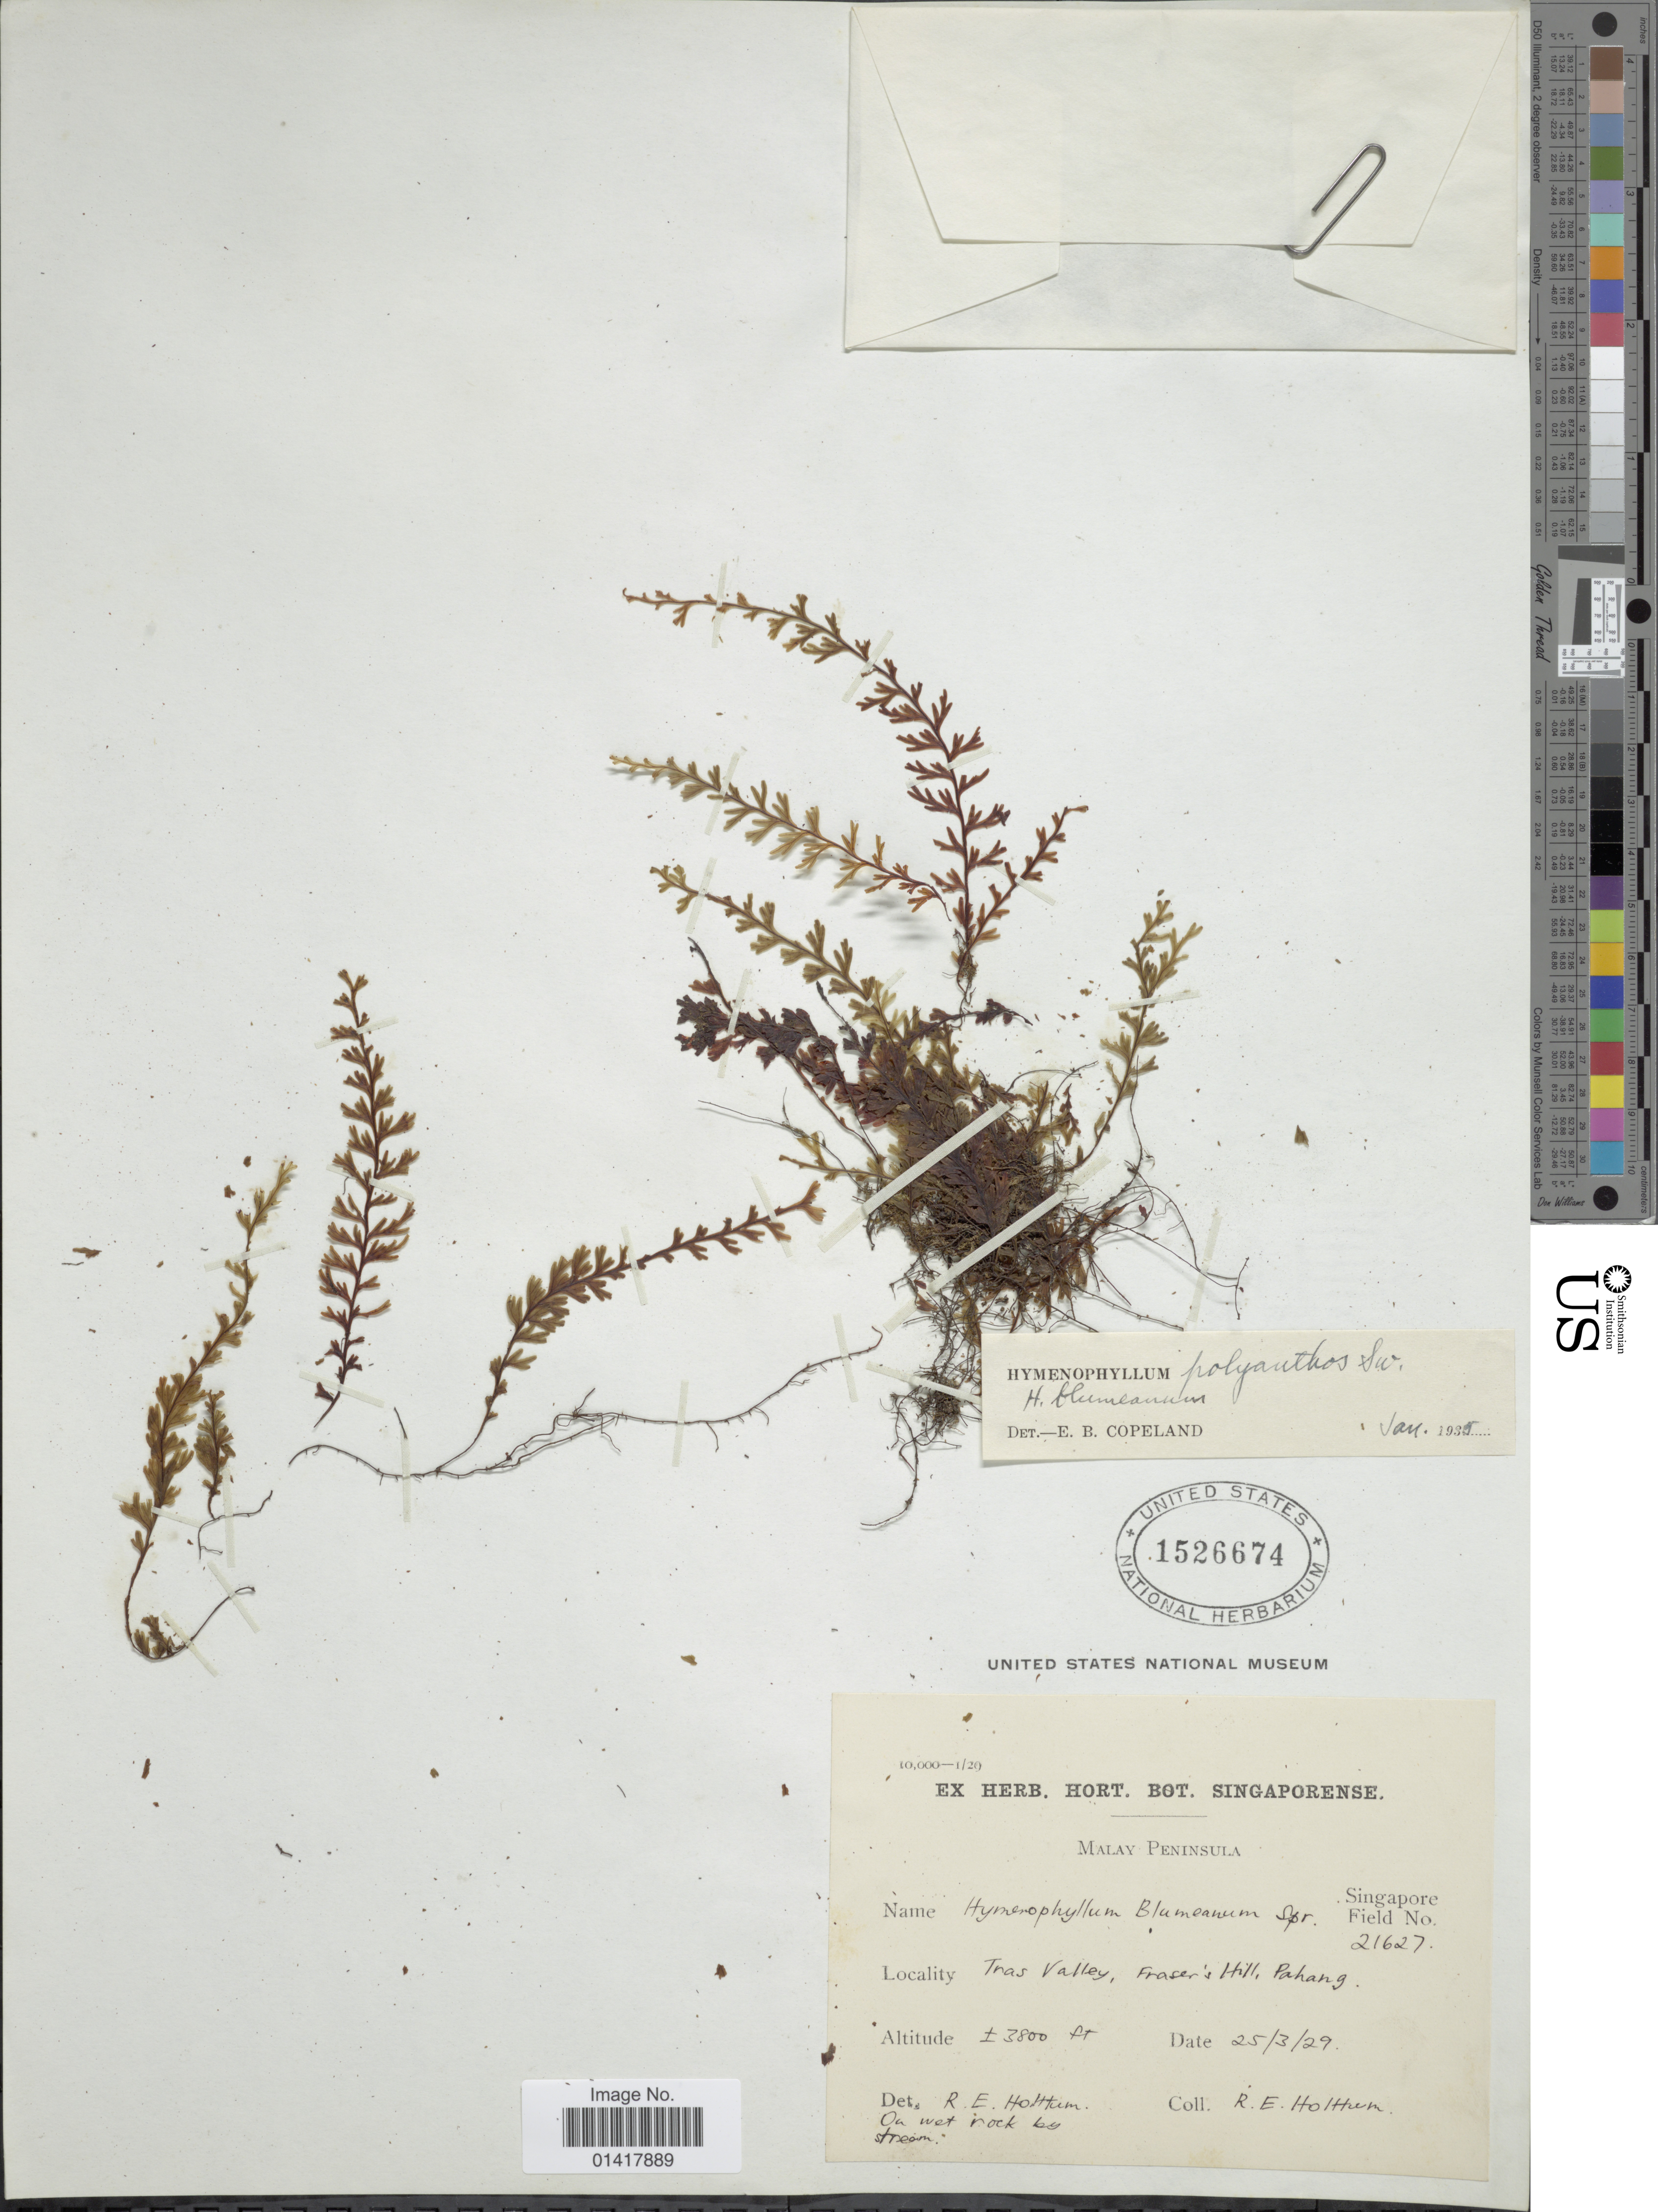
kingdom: Plantae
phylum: Tracheophyta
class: Polypodiopsida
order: Hymenophyllales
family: Hymenophyllaceae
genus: Hymenophyllum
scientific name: Hymenophyllum polyanthos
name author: (Sw.) Sw.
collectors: R. E. Holttum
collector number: Singapore Field 21627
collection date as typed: Transcribed d/m/y: 25/3/29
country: Malaysia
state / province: Pahang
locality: Malay Peninsula. Tras Valley. Fraser's Hill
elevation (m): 1158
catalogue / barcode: US 1526674